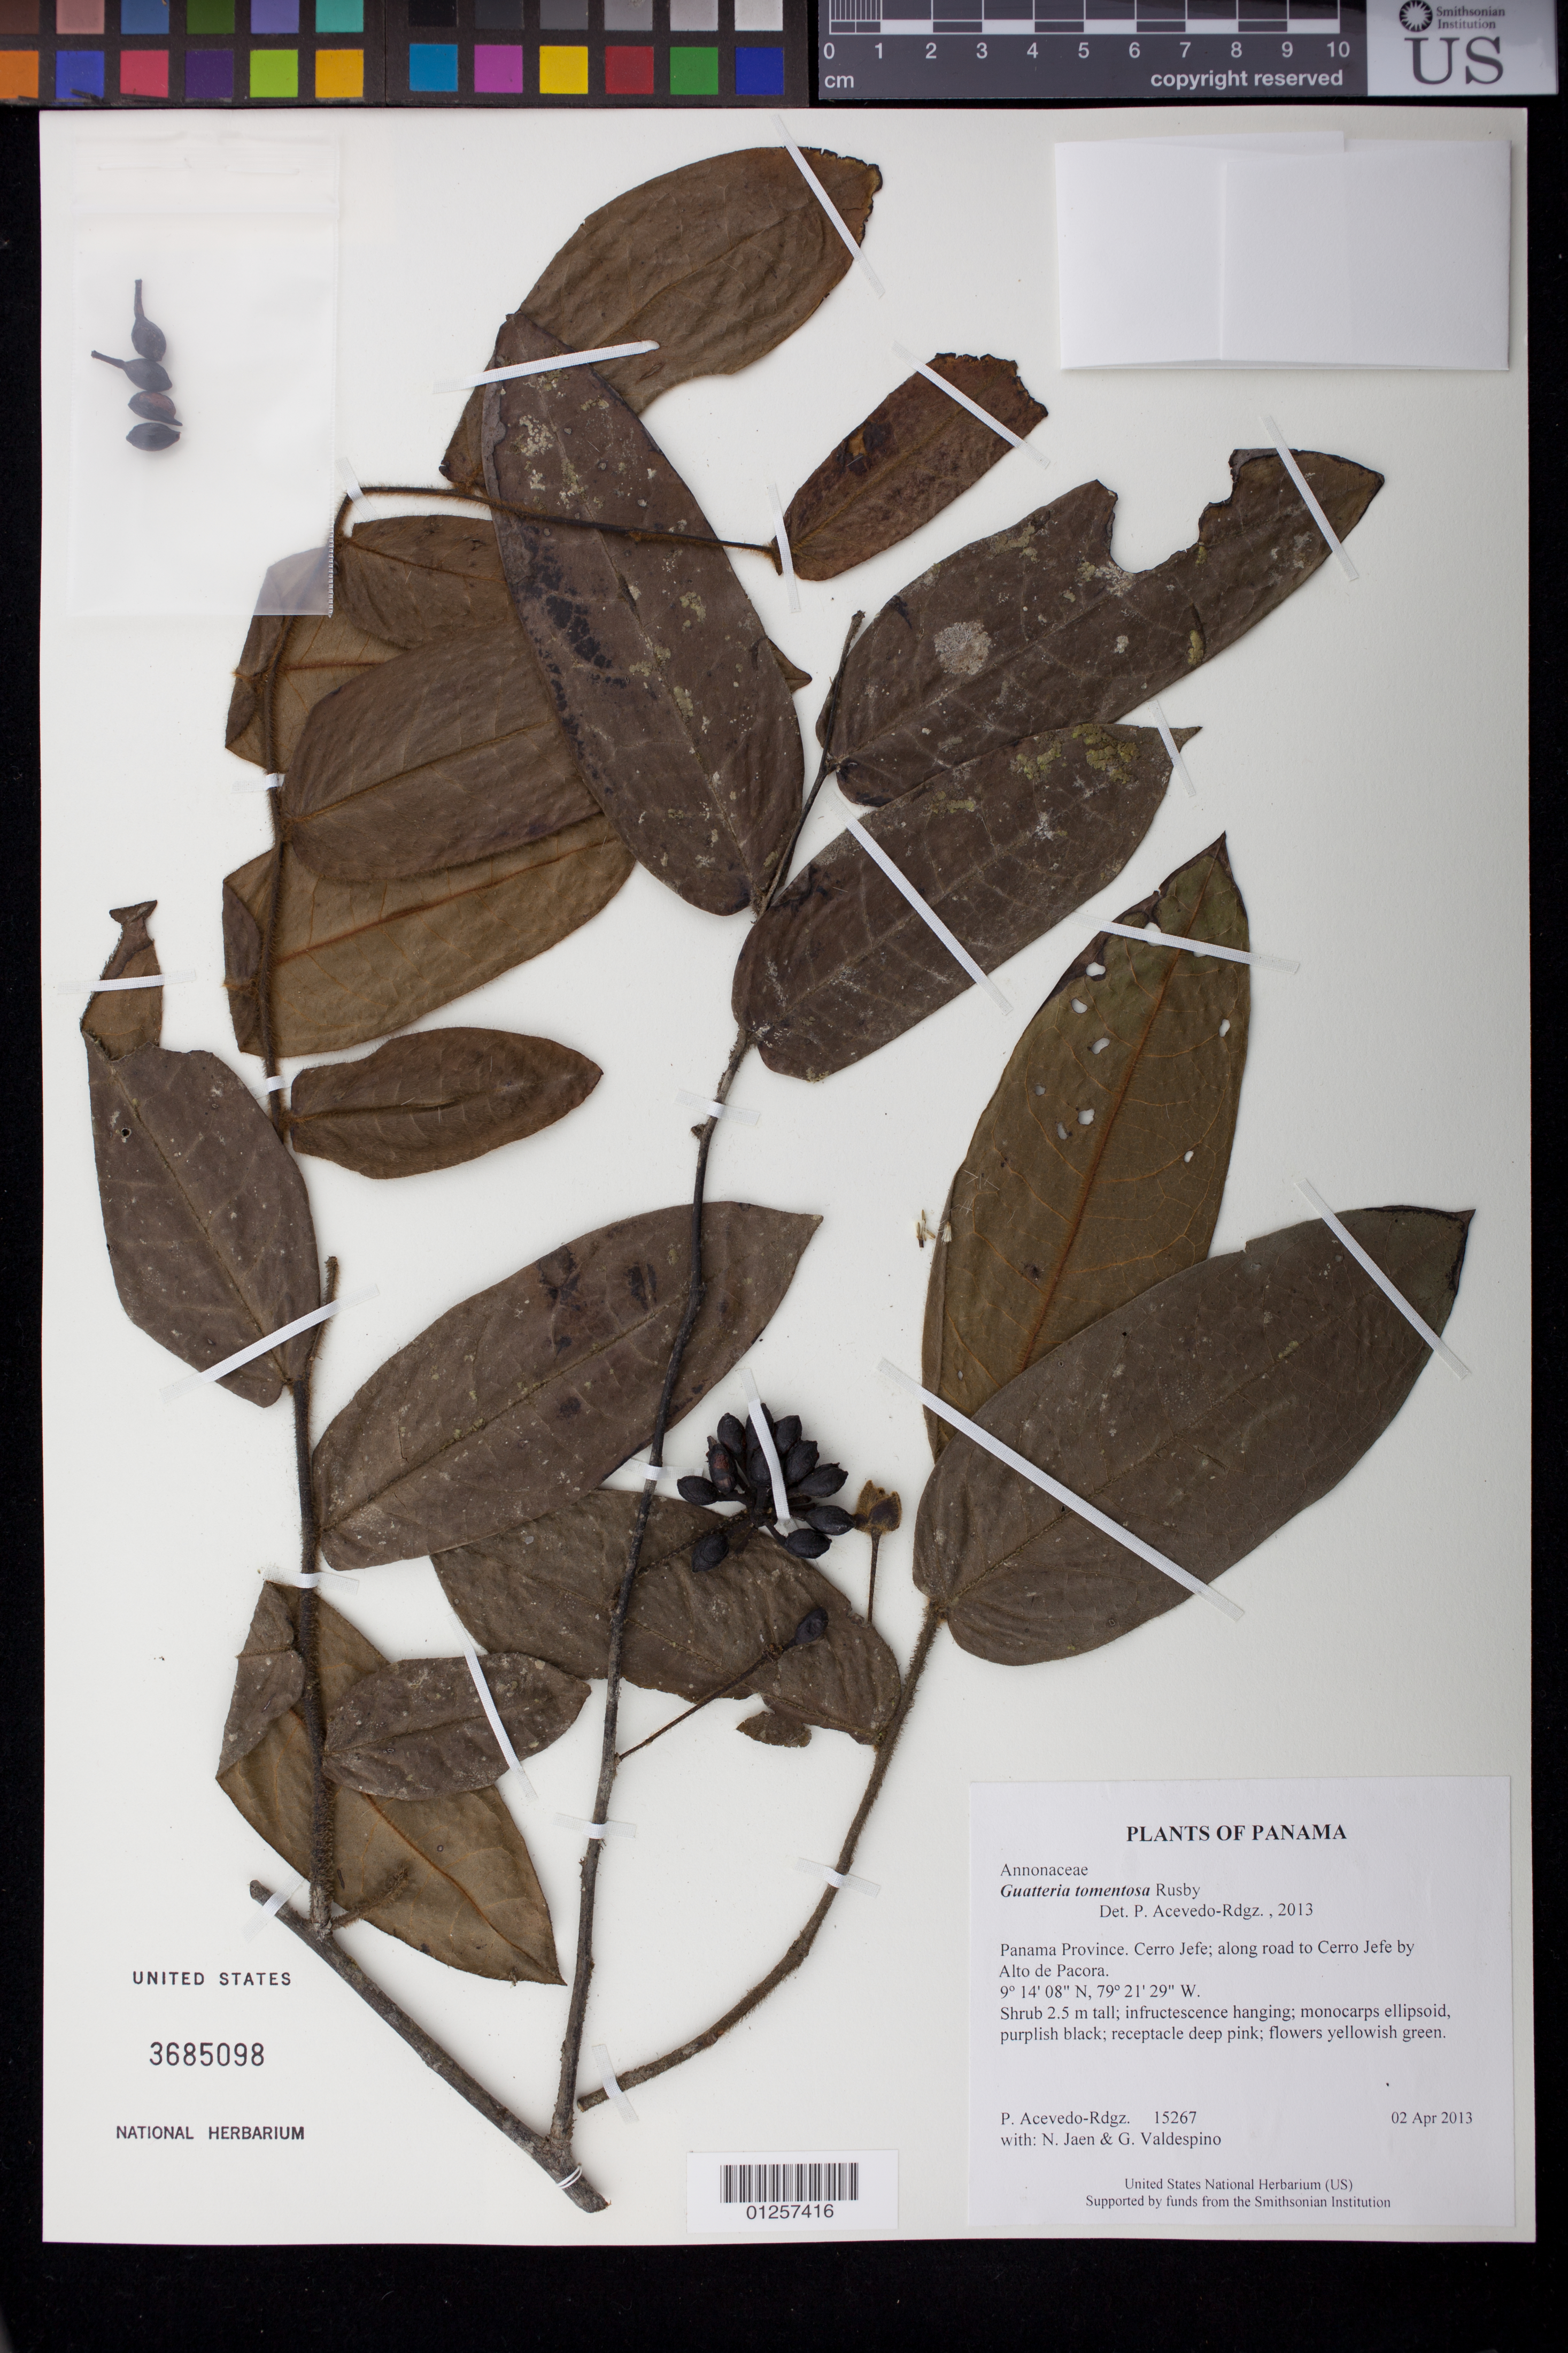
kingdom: Plantae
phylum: Tracheophyta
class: Magnoliopsida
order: Magnoliales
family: Annonaceae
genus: Guatteria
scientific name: Guatteria tomentosa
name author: Rusby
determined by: Acevedo-Rodríguez, P., (BOT), Smithsonian Institution - National Museum of Natural History (UNITED STATES)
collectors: P. Acevedo-Rodr., N. Jaén & G. Valdespino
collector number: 15267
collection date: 2013-04-02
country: Panama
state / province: Panamá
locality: Cerro Jefe; along road to Cerro Jefe by Alto de Pacora.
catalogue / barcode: US 3685098